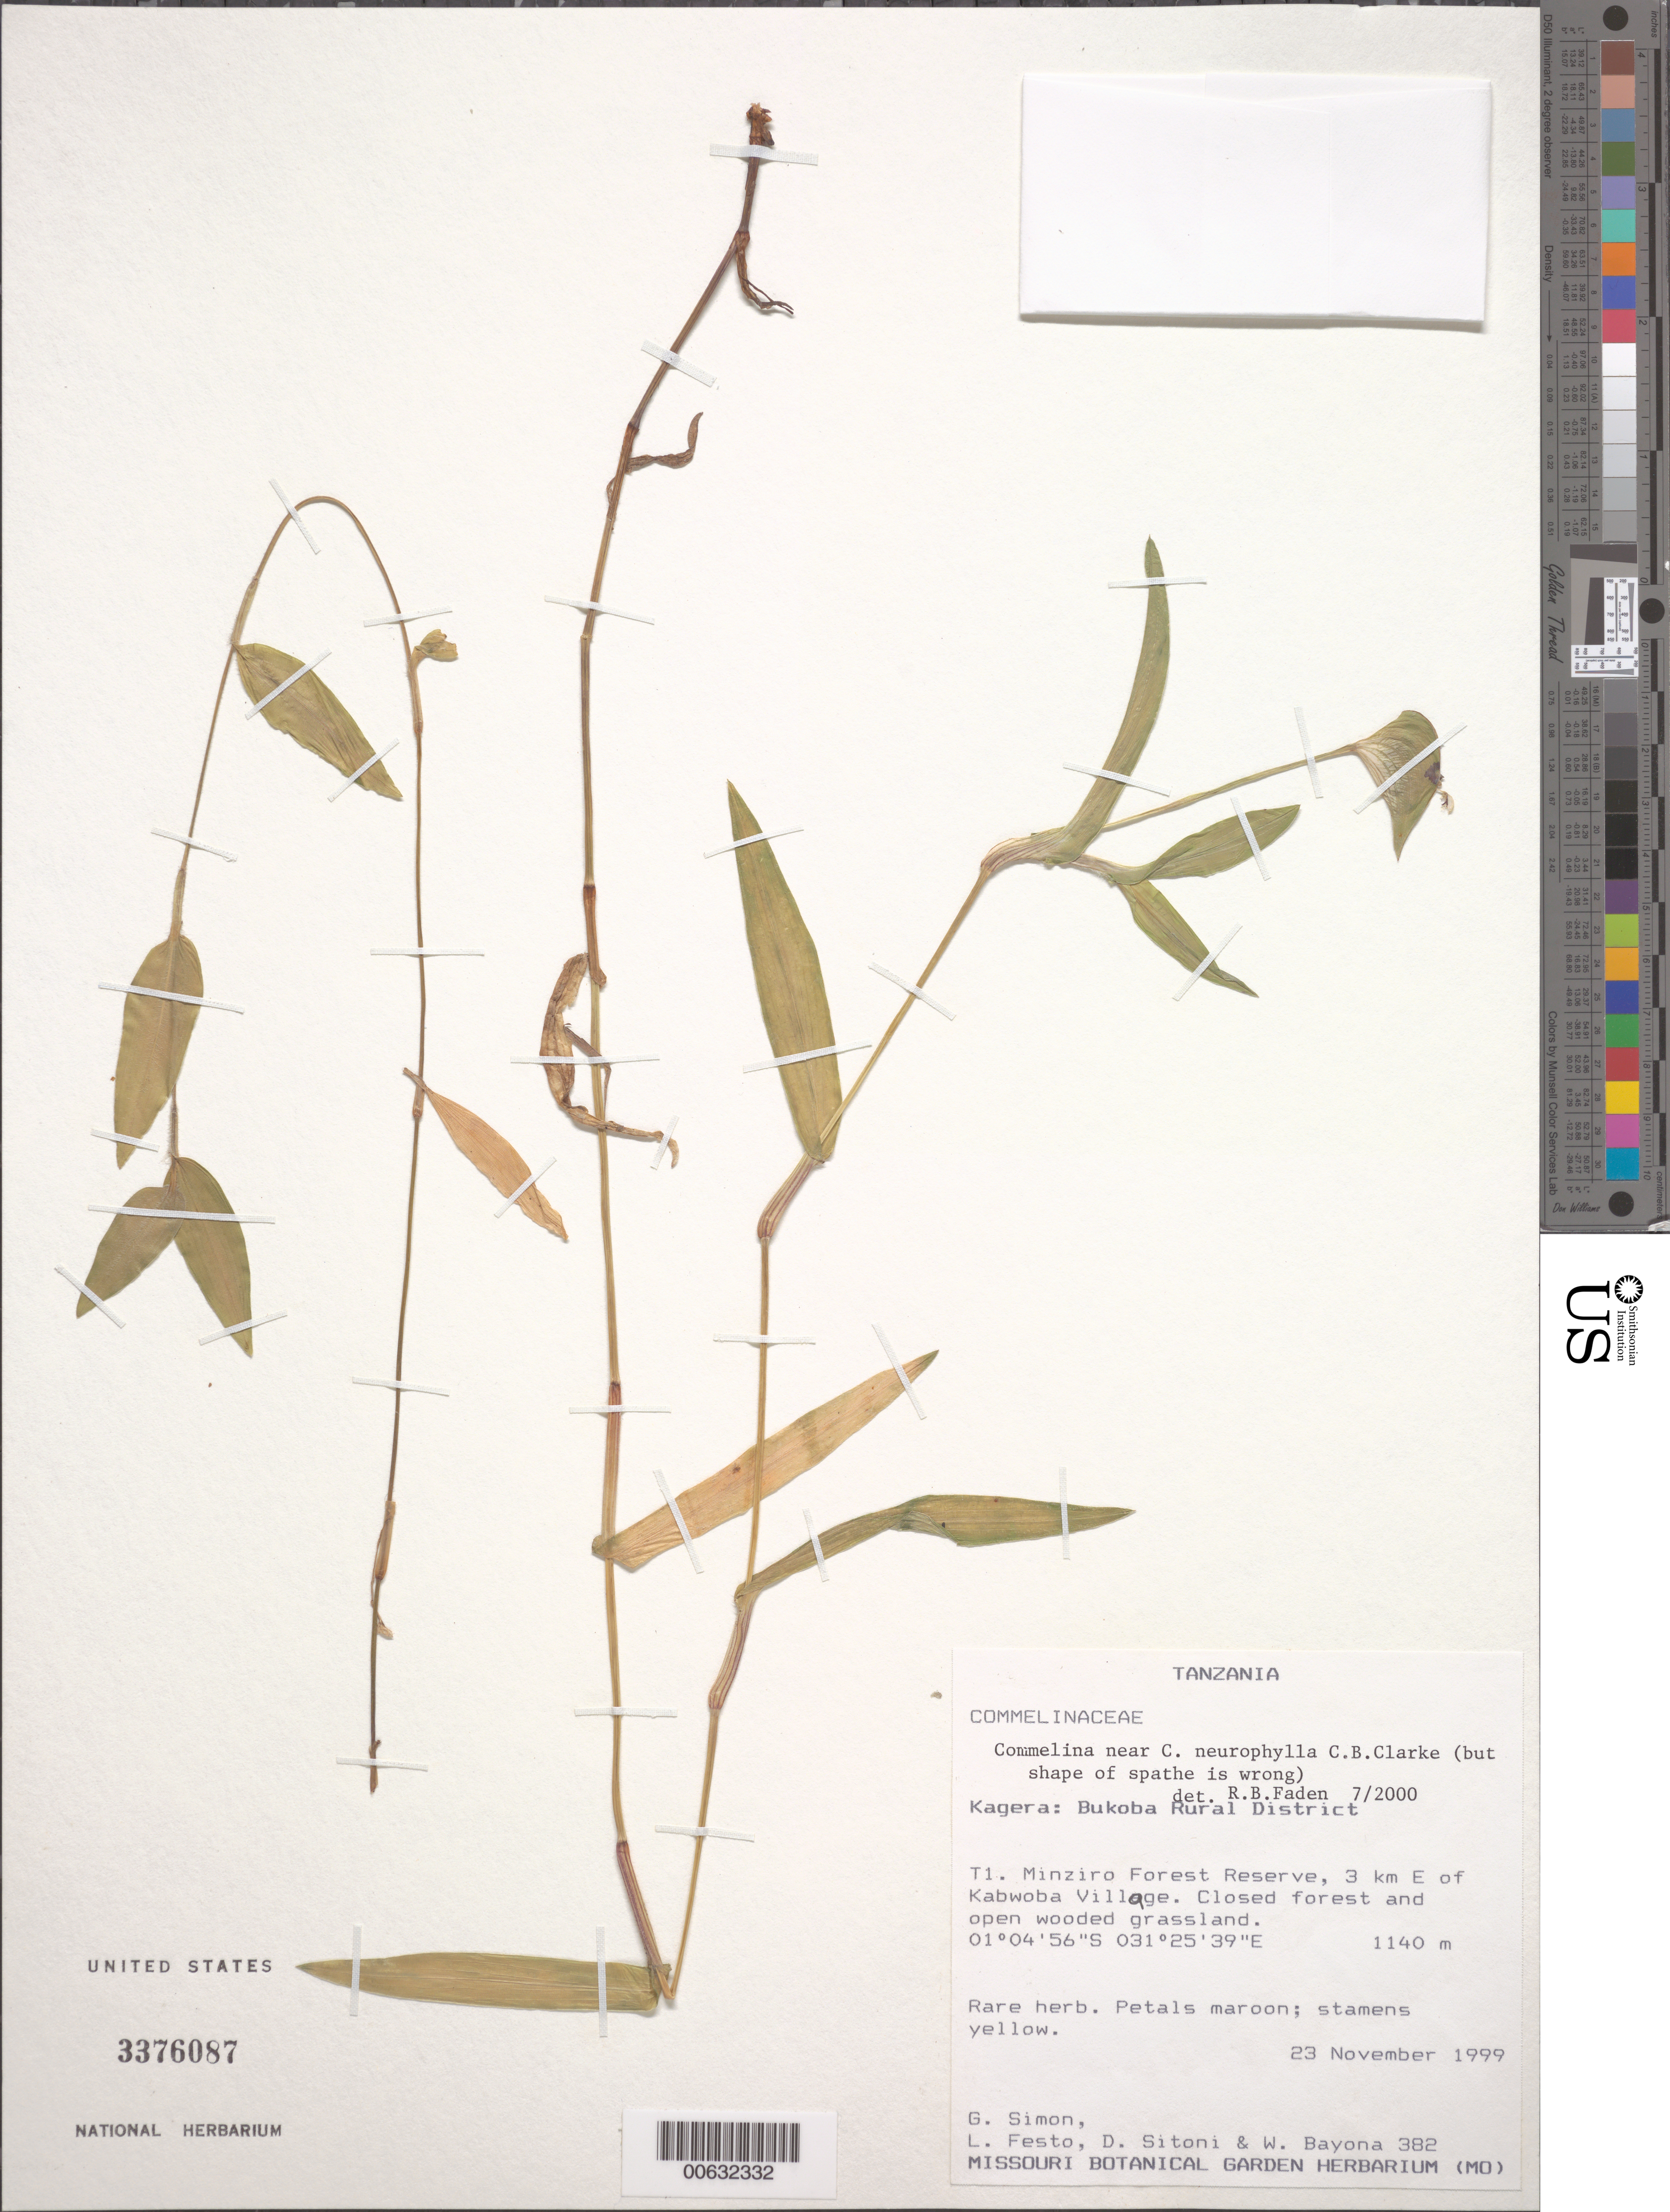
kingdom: Plantae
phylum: Tracheophyta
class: Liliopsida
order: Commelinales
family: Commelinaceae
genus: Commelina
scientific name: Commelina neurophylla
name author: C.B. Clarke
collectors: G. Simon, L. Festo, D. Sitoni & W. Bayona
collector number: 382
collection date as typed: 23 Nov 1999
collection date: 1999-11-23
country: Tanzania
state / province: Kagera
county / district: Bukoba Rural Dist.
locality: T1, minziro forest reserve, e of kabwoba village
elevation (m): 1140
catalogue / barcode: US 3376087